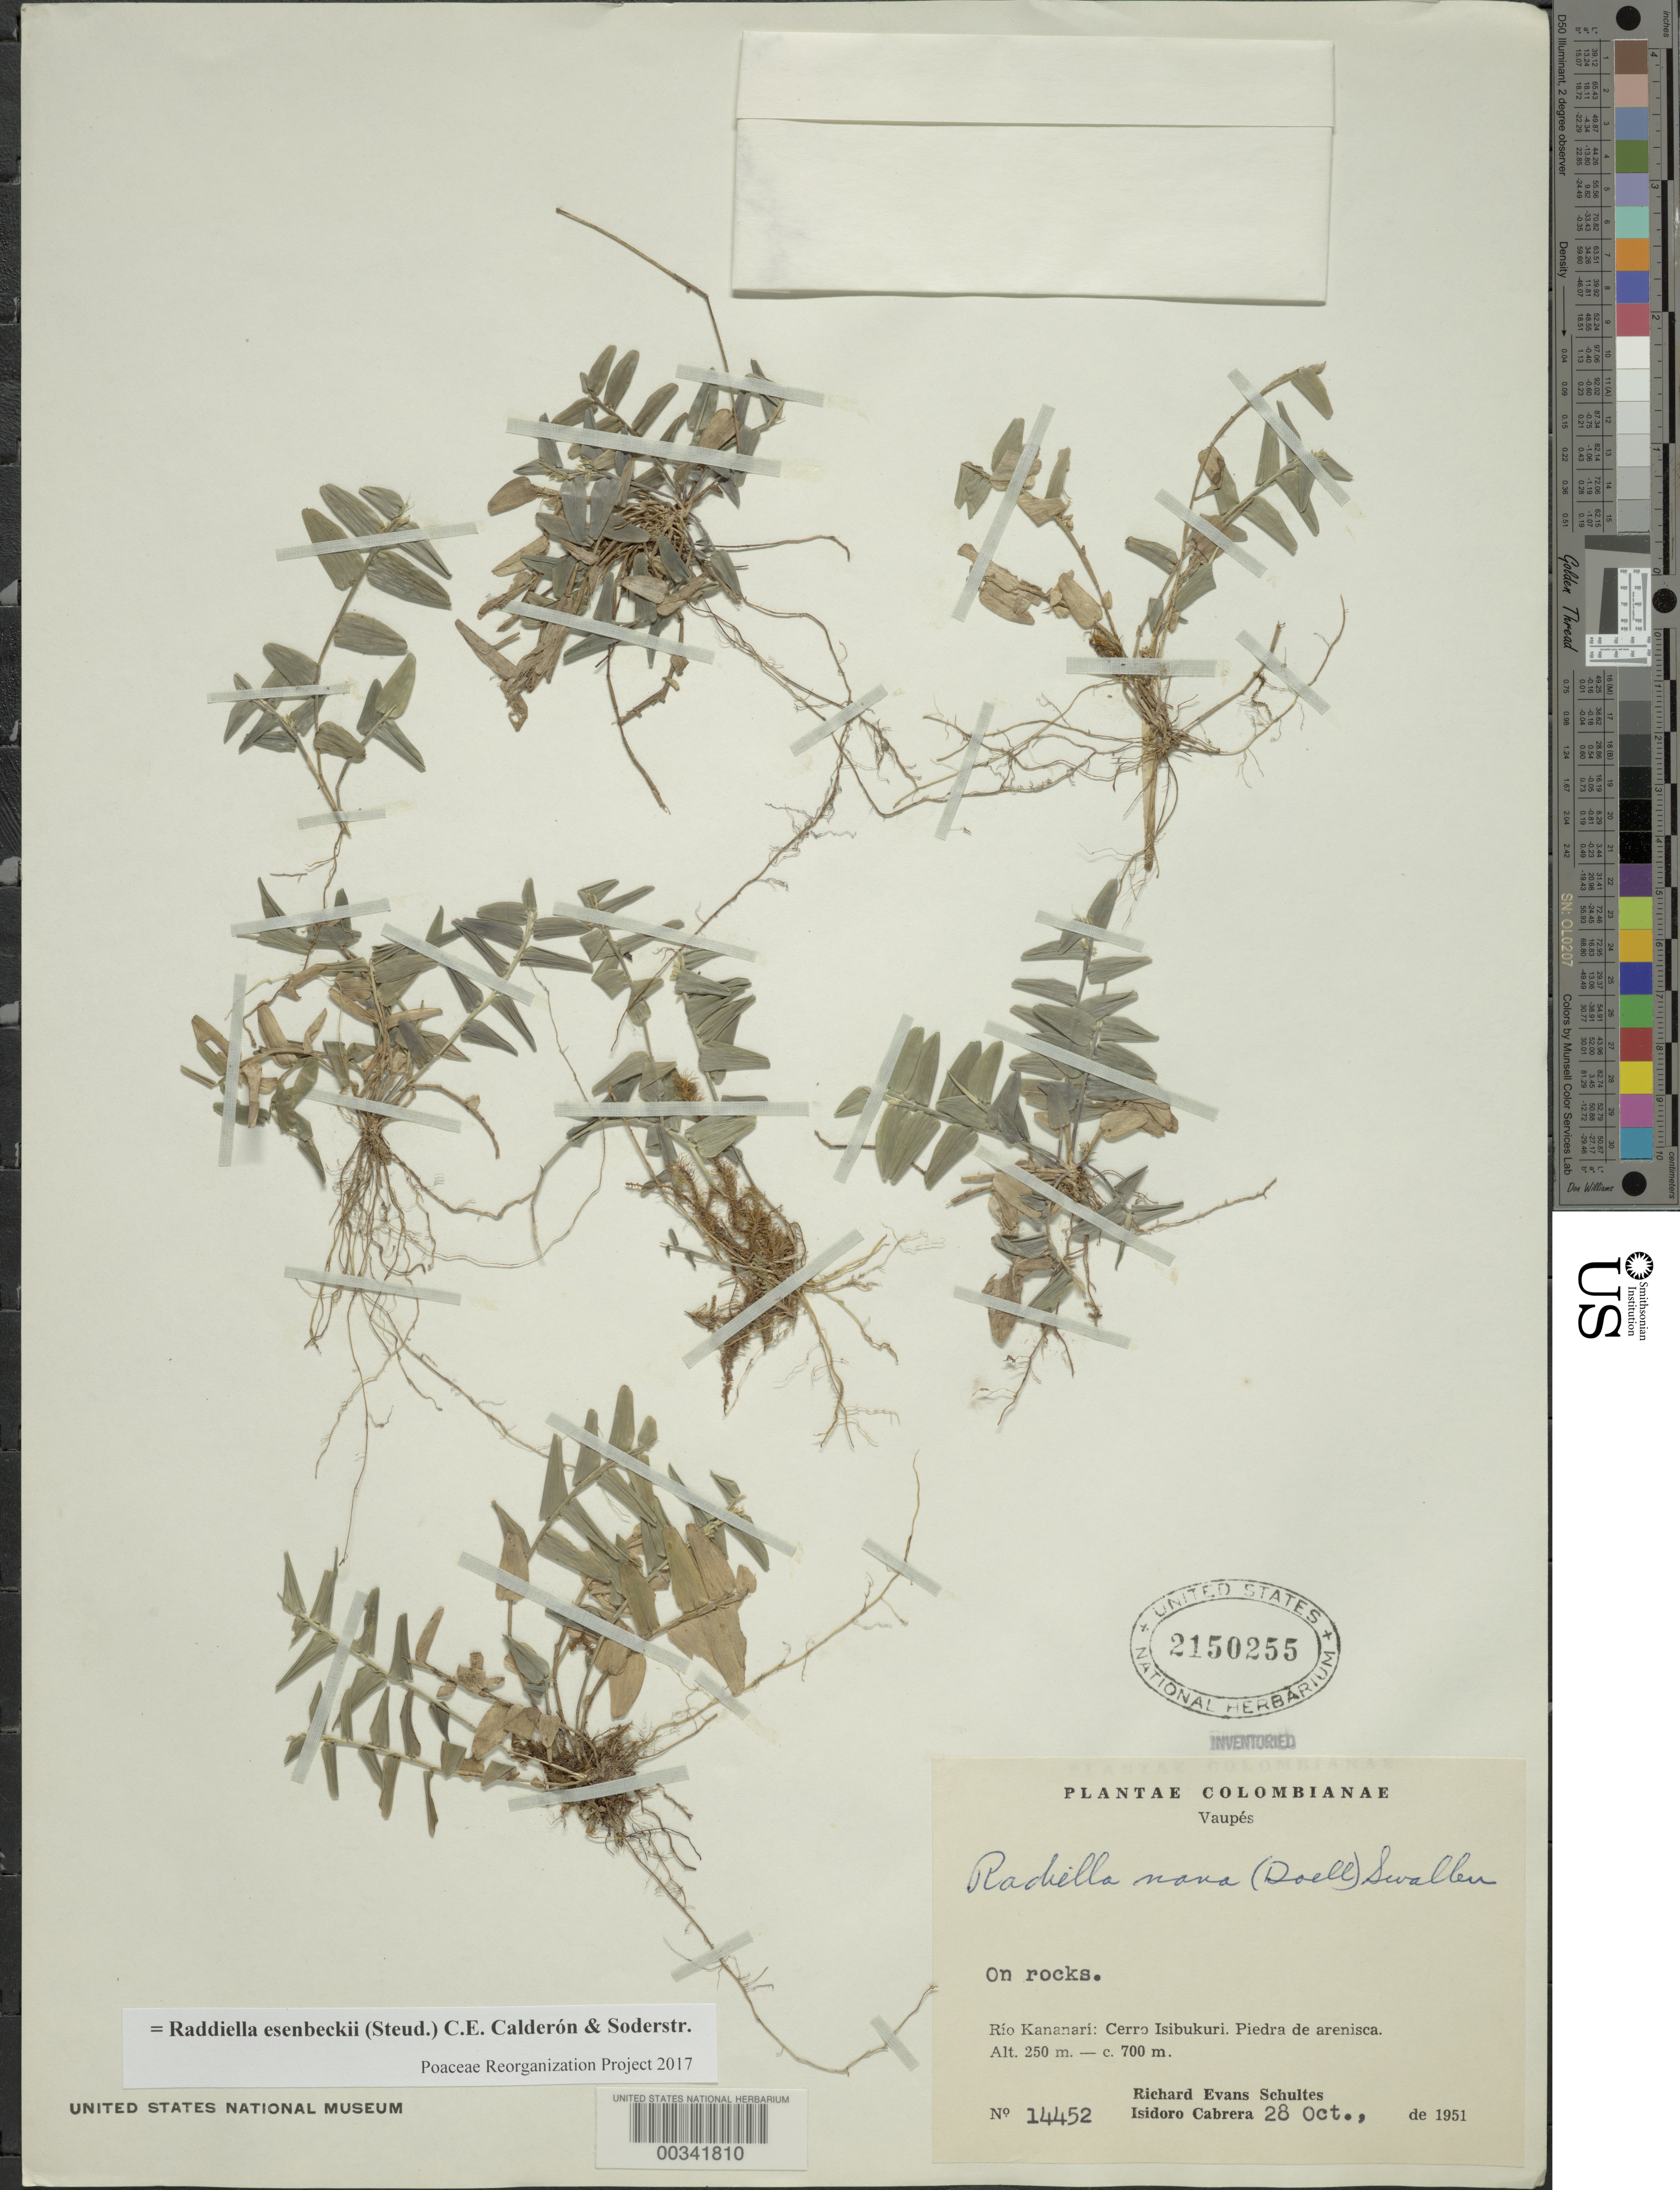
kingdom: Plantae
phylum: Tracheophyta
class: Liliopsida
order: Poales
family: Poaceae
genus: Raddiella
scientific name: Raddiella esenbeckii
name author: (Steud.) C. E. Calderón & Soderstr.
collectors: R. E. Schultes & I. Cabrera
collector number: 14452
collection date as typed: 28 Oct 1951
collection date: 1951-10-28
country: Colombia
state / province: Vaupés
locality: Rio Kananari; Cerro Isibukuri. Piedra de Arenisca.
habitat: On rocks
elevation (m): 250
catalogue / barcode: US 2150255